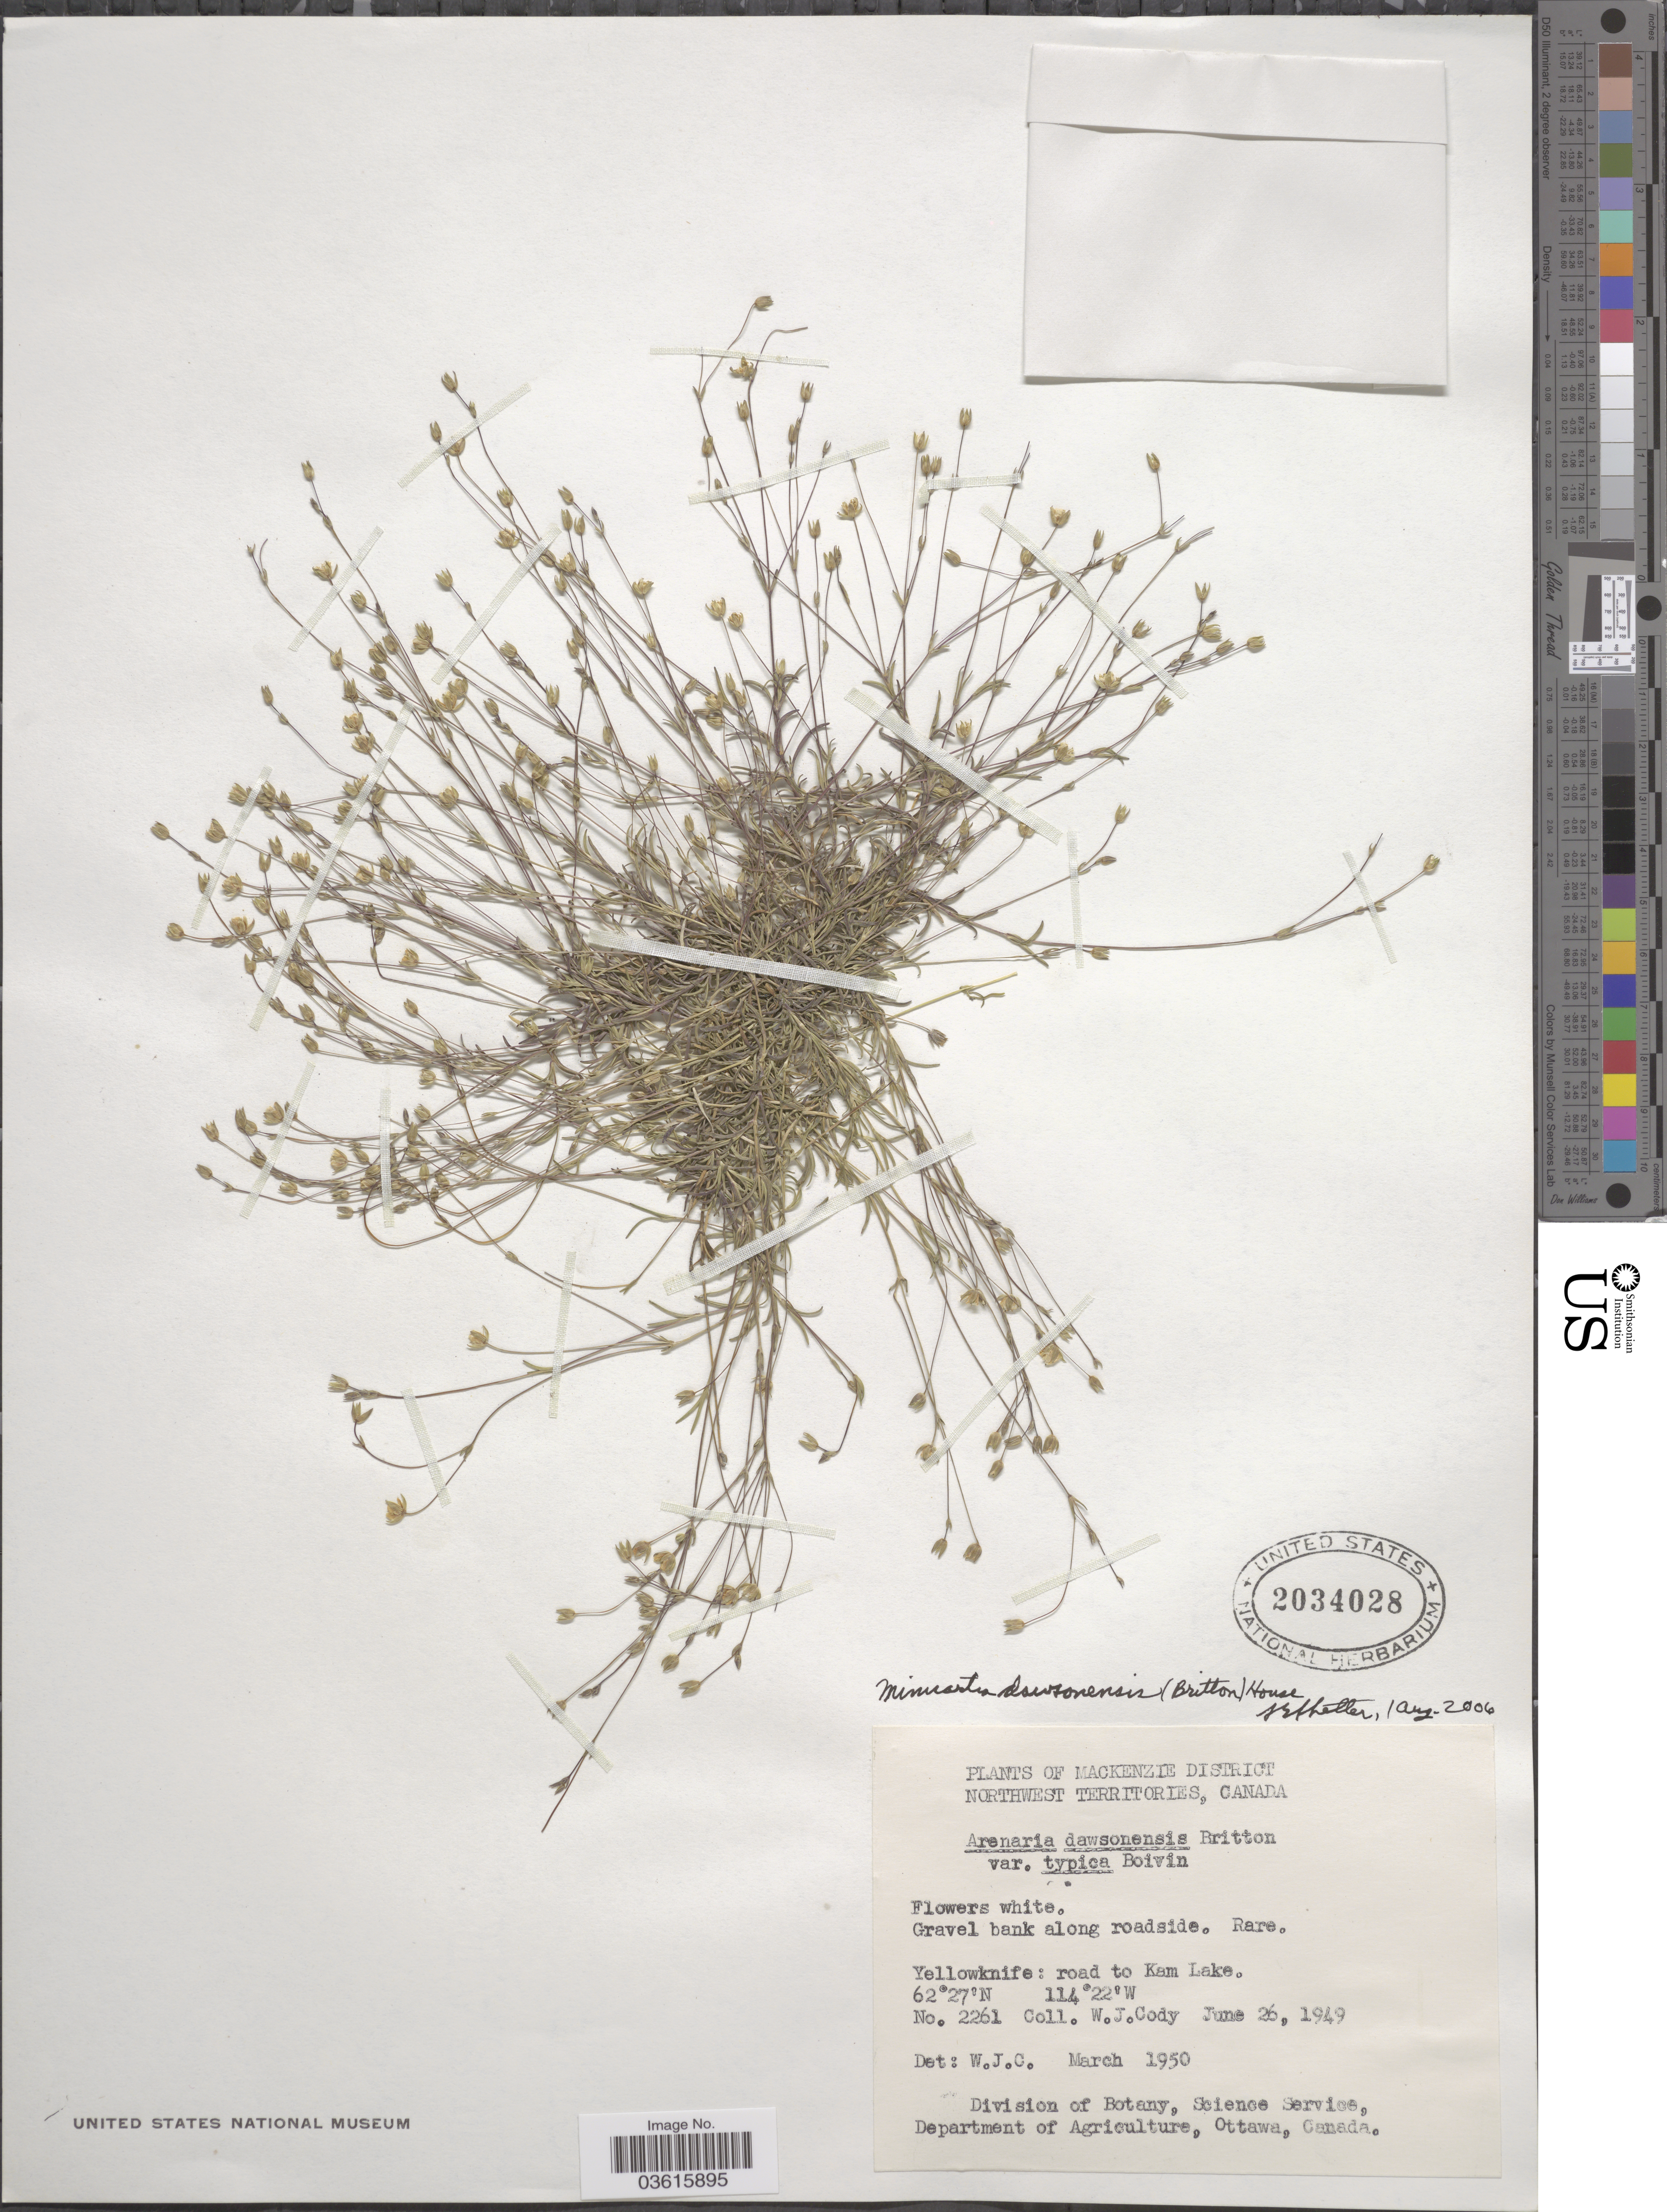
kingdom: Plantae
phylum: Tracheophyta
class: Magnoliopsida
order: Caryophyllales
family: Caryophyllaceae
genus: Minuartia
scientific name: Minuartia dawsonensis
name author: (Britton) House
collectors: W. Cody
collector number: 2261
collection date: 1949-06-26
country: Canada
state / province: Northwest Territories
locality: Mackenzie District. Yellowknife: road to Kam Lake.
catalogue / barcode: US 2034028